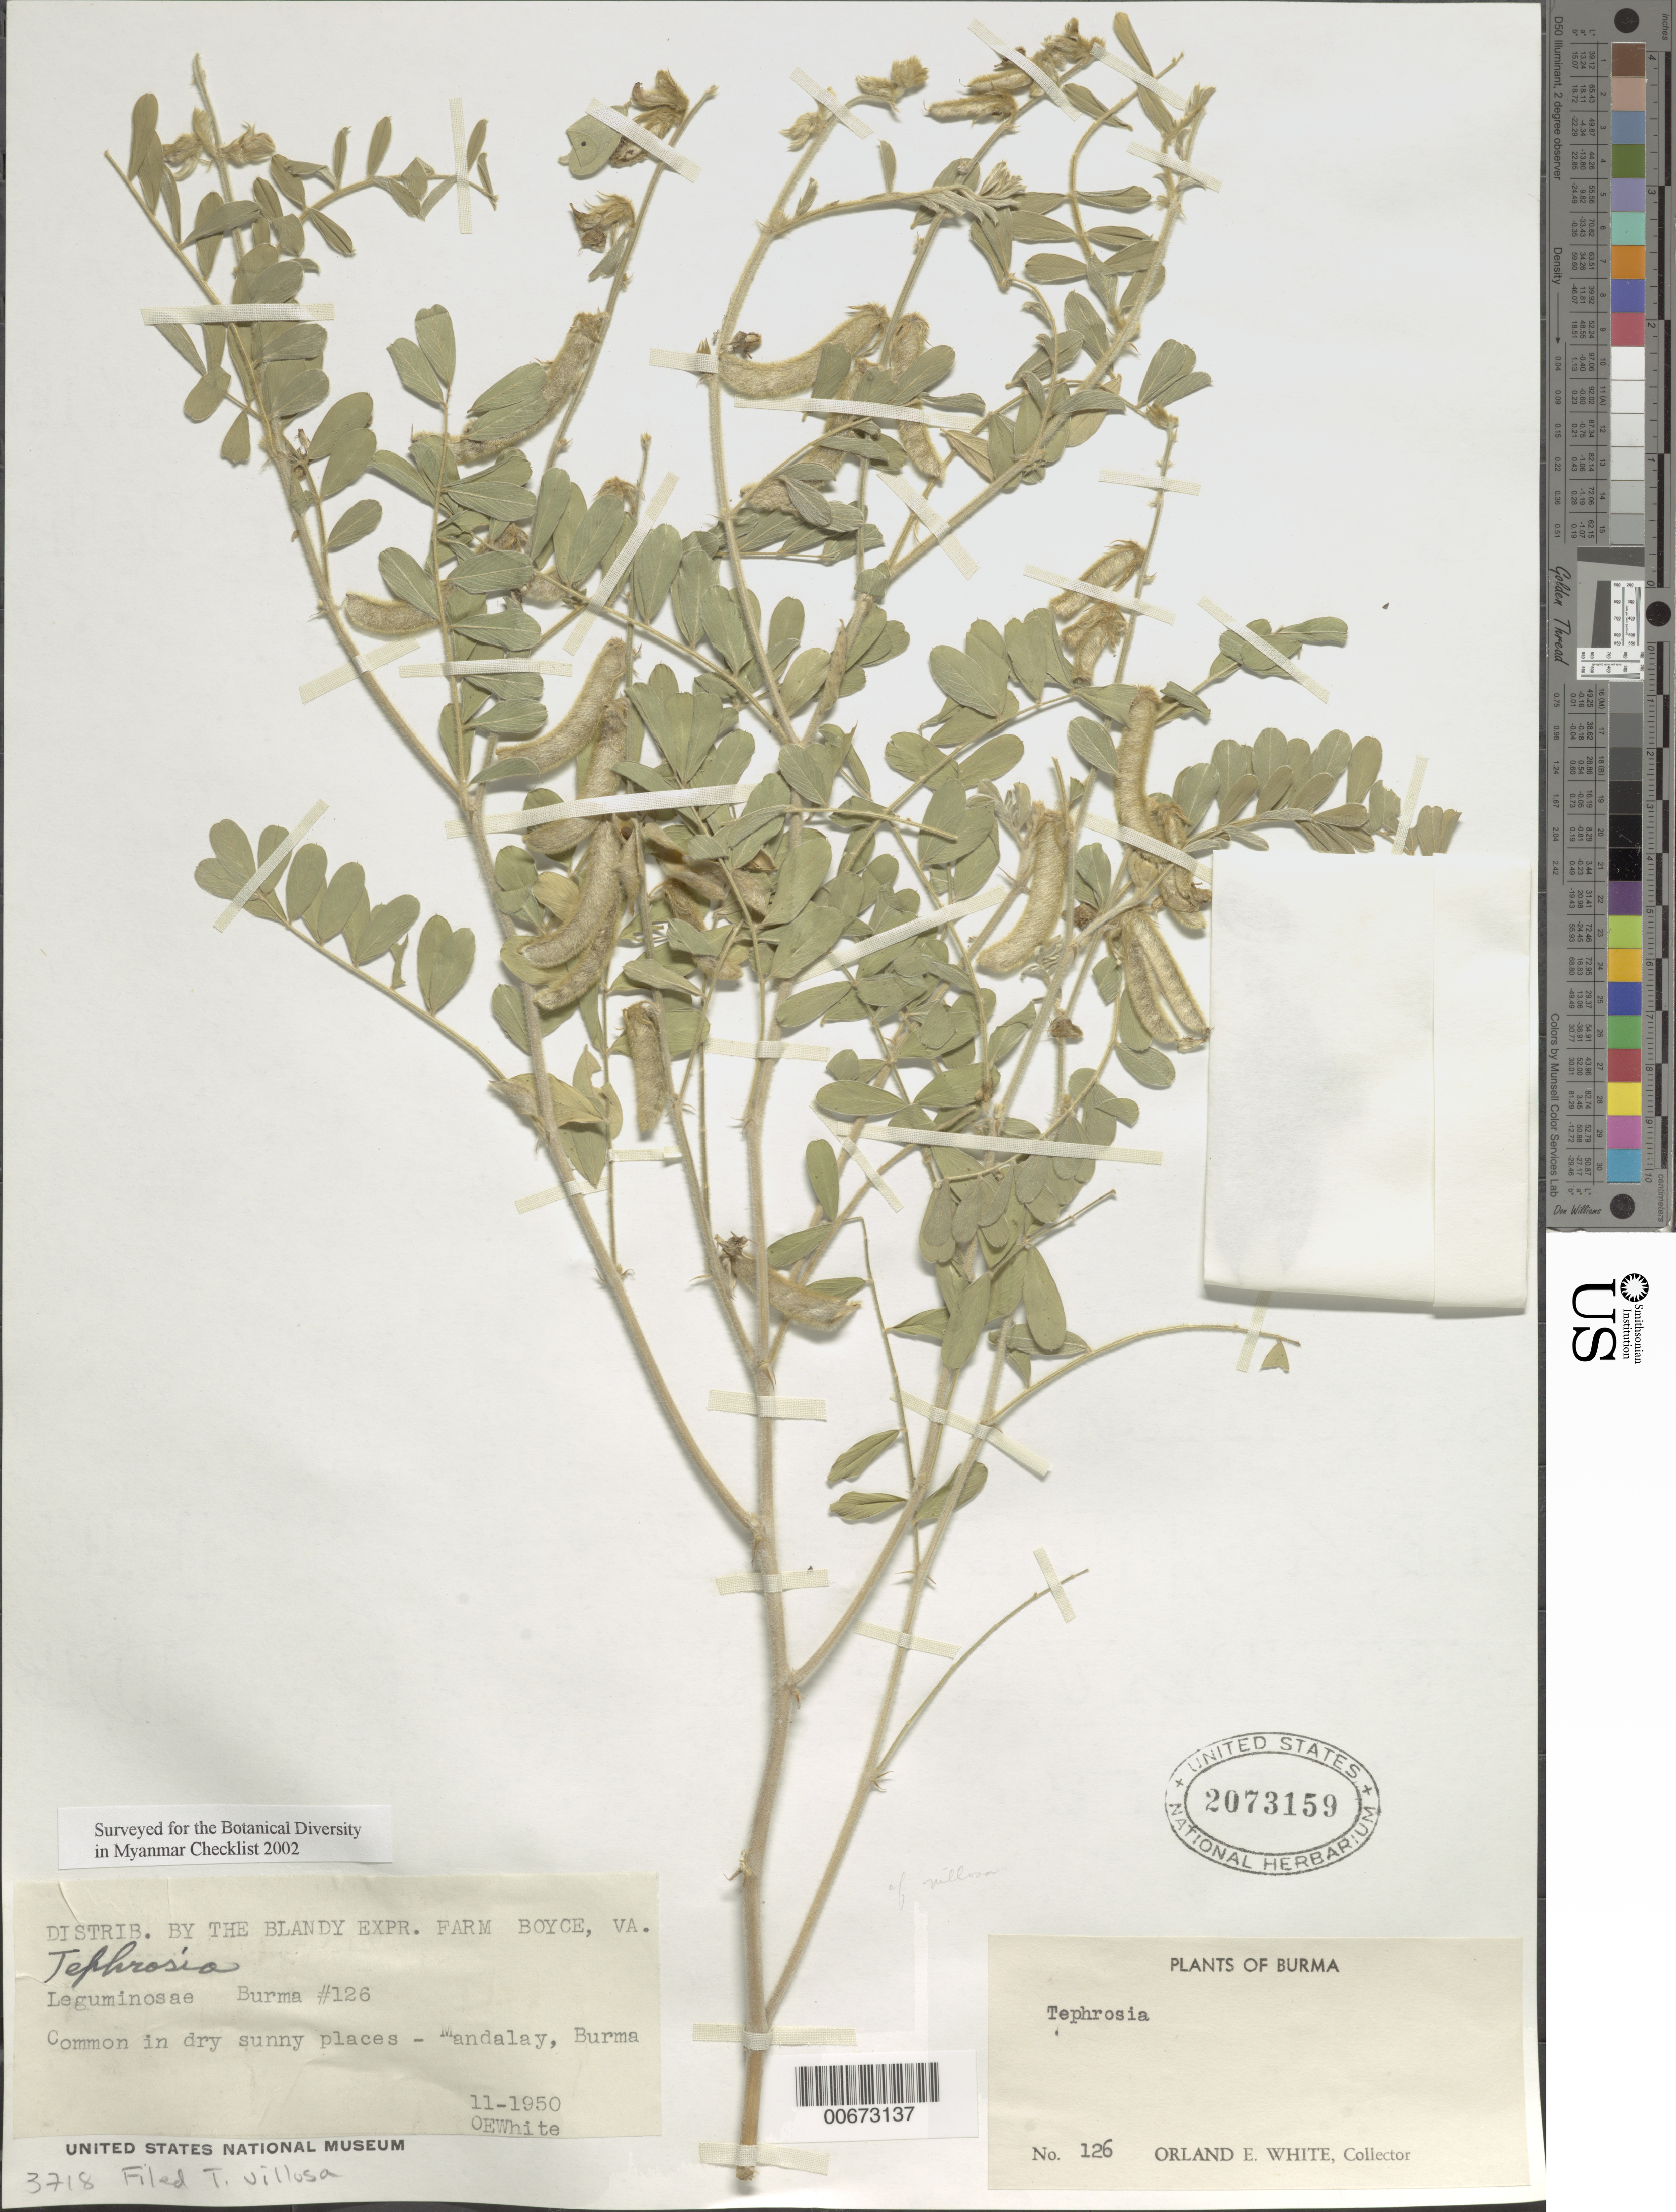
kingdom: Plantae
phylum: Tracheophyta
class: Magnoliopsida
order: Fabales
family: Fabaceae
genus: Tephrosia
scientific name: Tephrosia villosa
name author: Pers.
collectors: O. E. White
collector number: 126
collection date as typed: Nov 1950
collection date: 1950-11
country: Myanmar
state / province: Mandalay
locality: Mandalay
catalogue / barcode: US 2073159